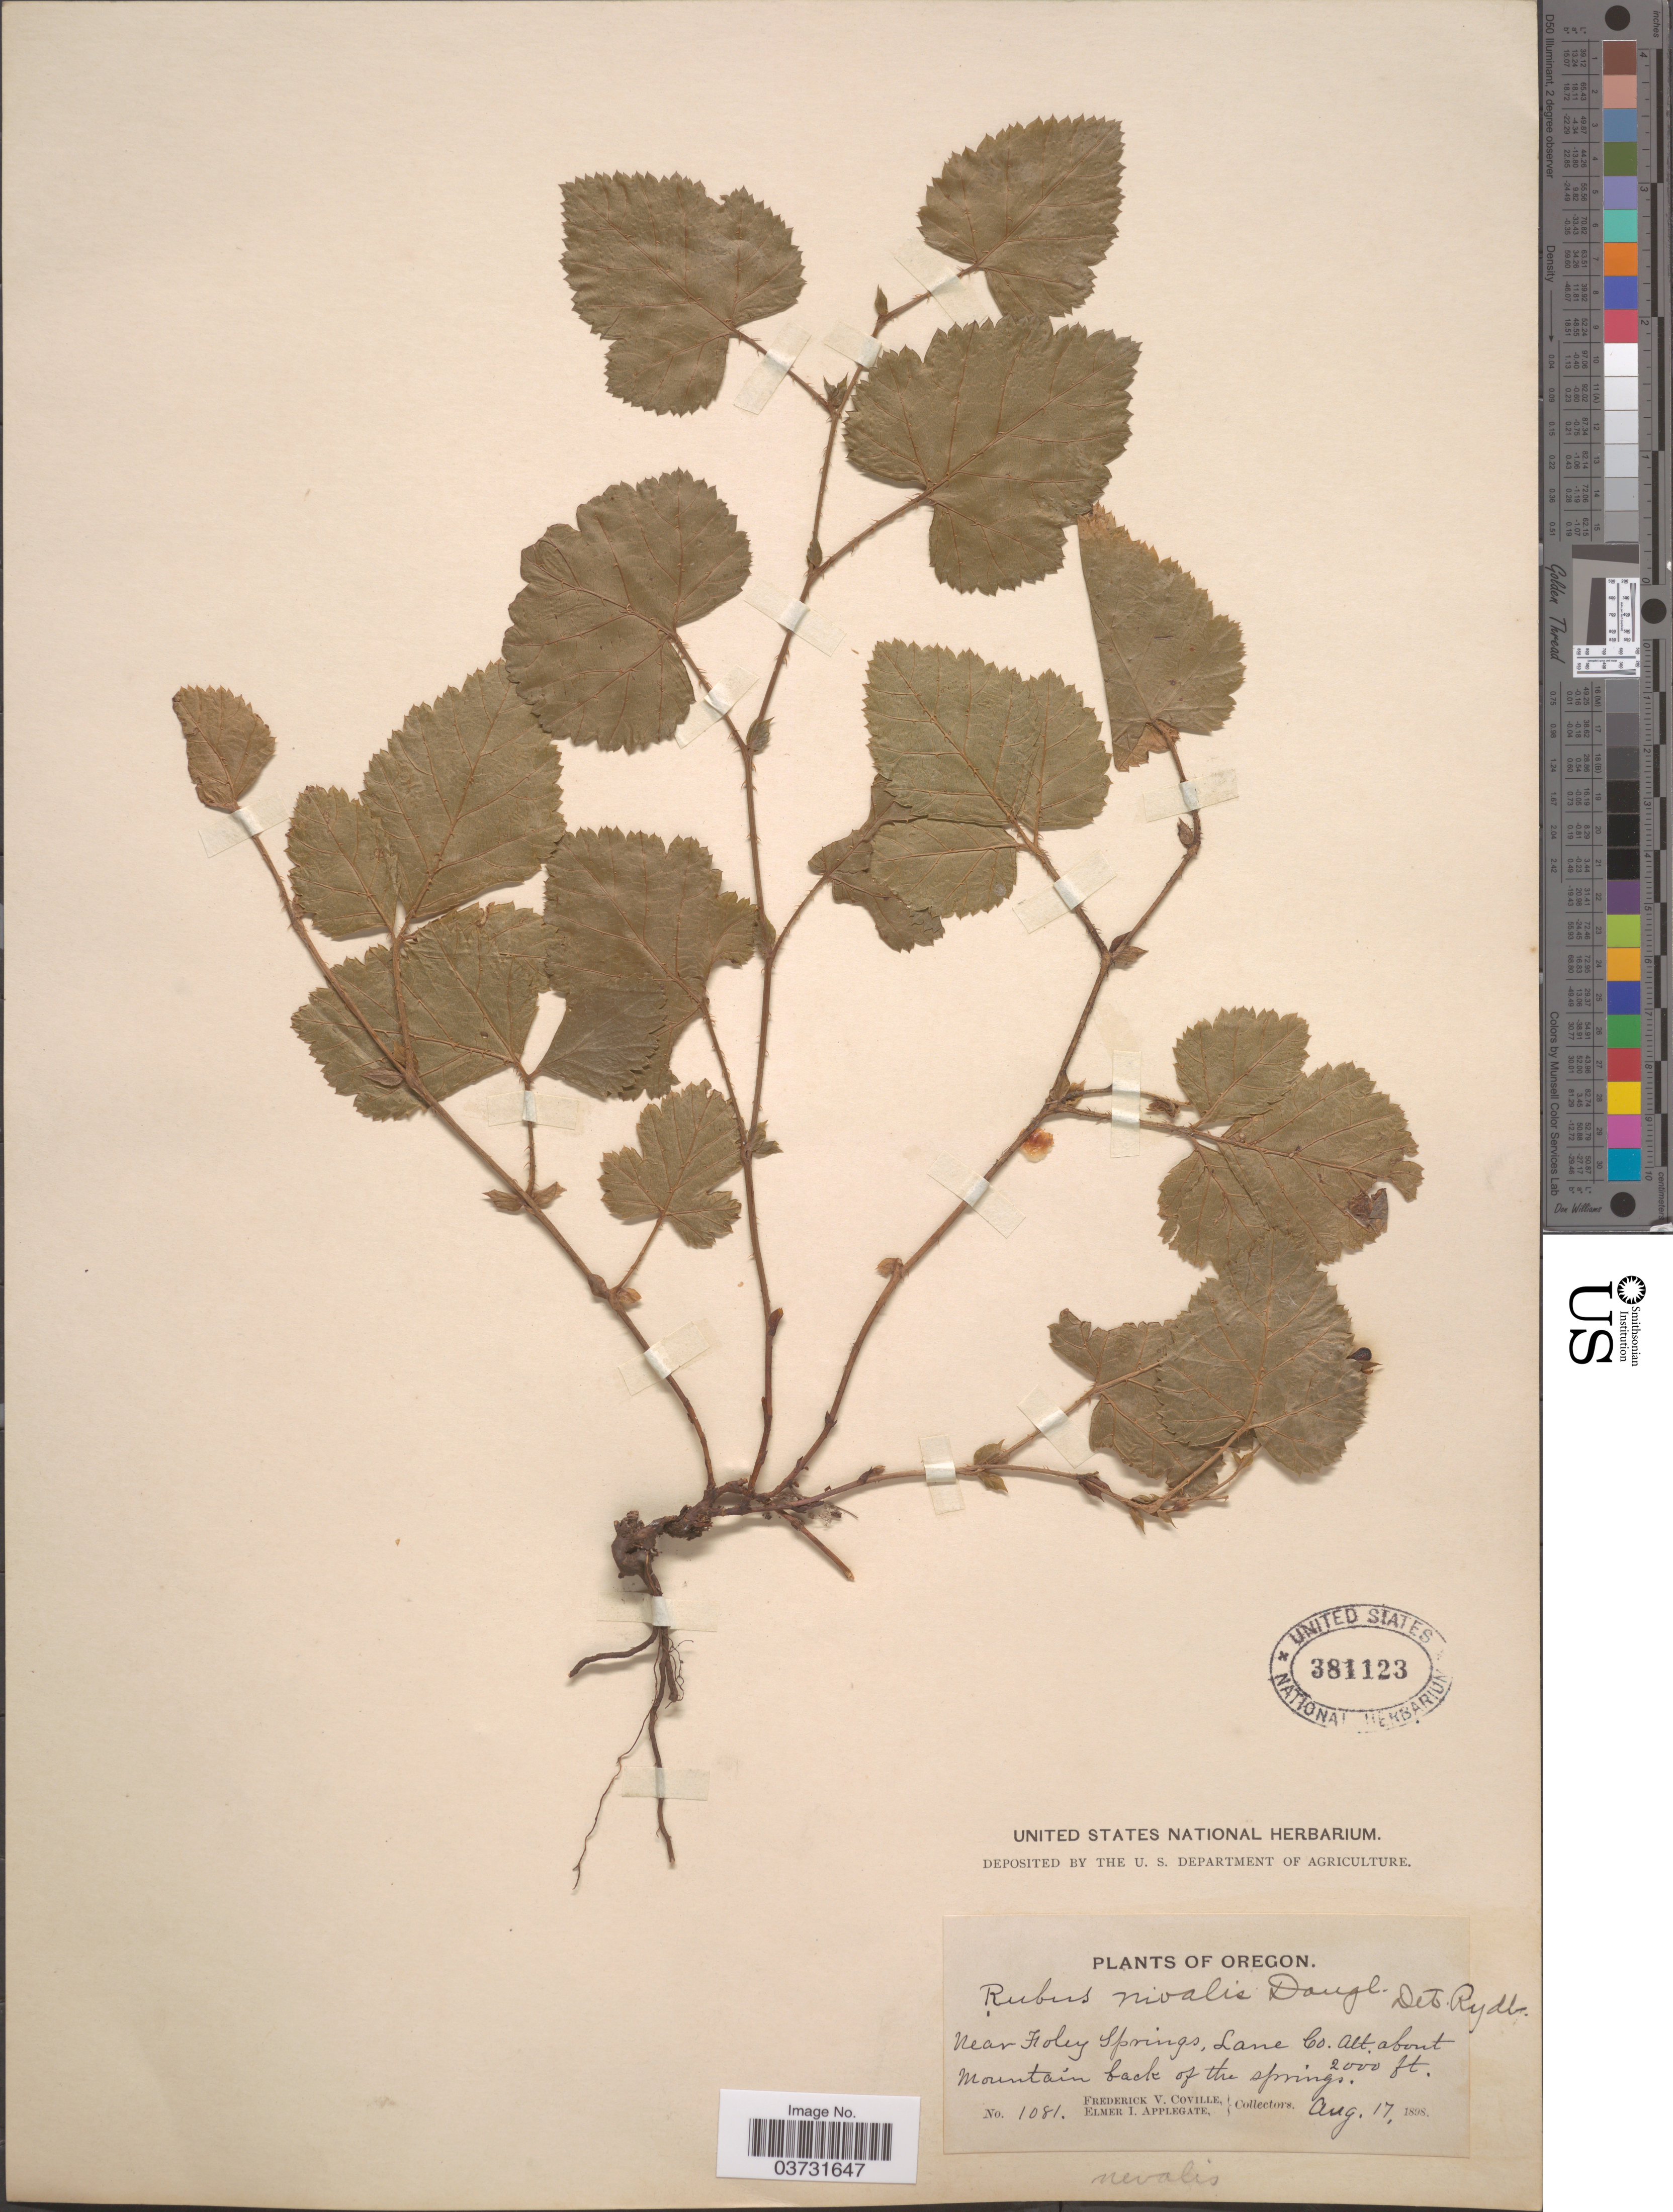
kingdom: Plantae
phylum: Tracheophyta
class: Magnoliopsida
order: Rosales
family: Rosaceae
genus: Rubus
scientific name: Rubus nivalis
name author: Douglas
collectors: F. V. Coville & E. I. Applegate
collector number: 1081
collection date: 1898-08-17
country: United States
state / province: Oregon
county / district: Lane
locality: Near Foley Springs, Lane Co. Mountain back of the springs.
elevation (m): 610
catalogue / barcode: US 381123